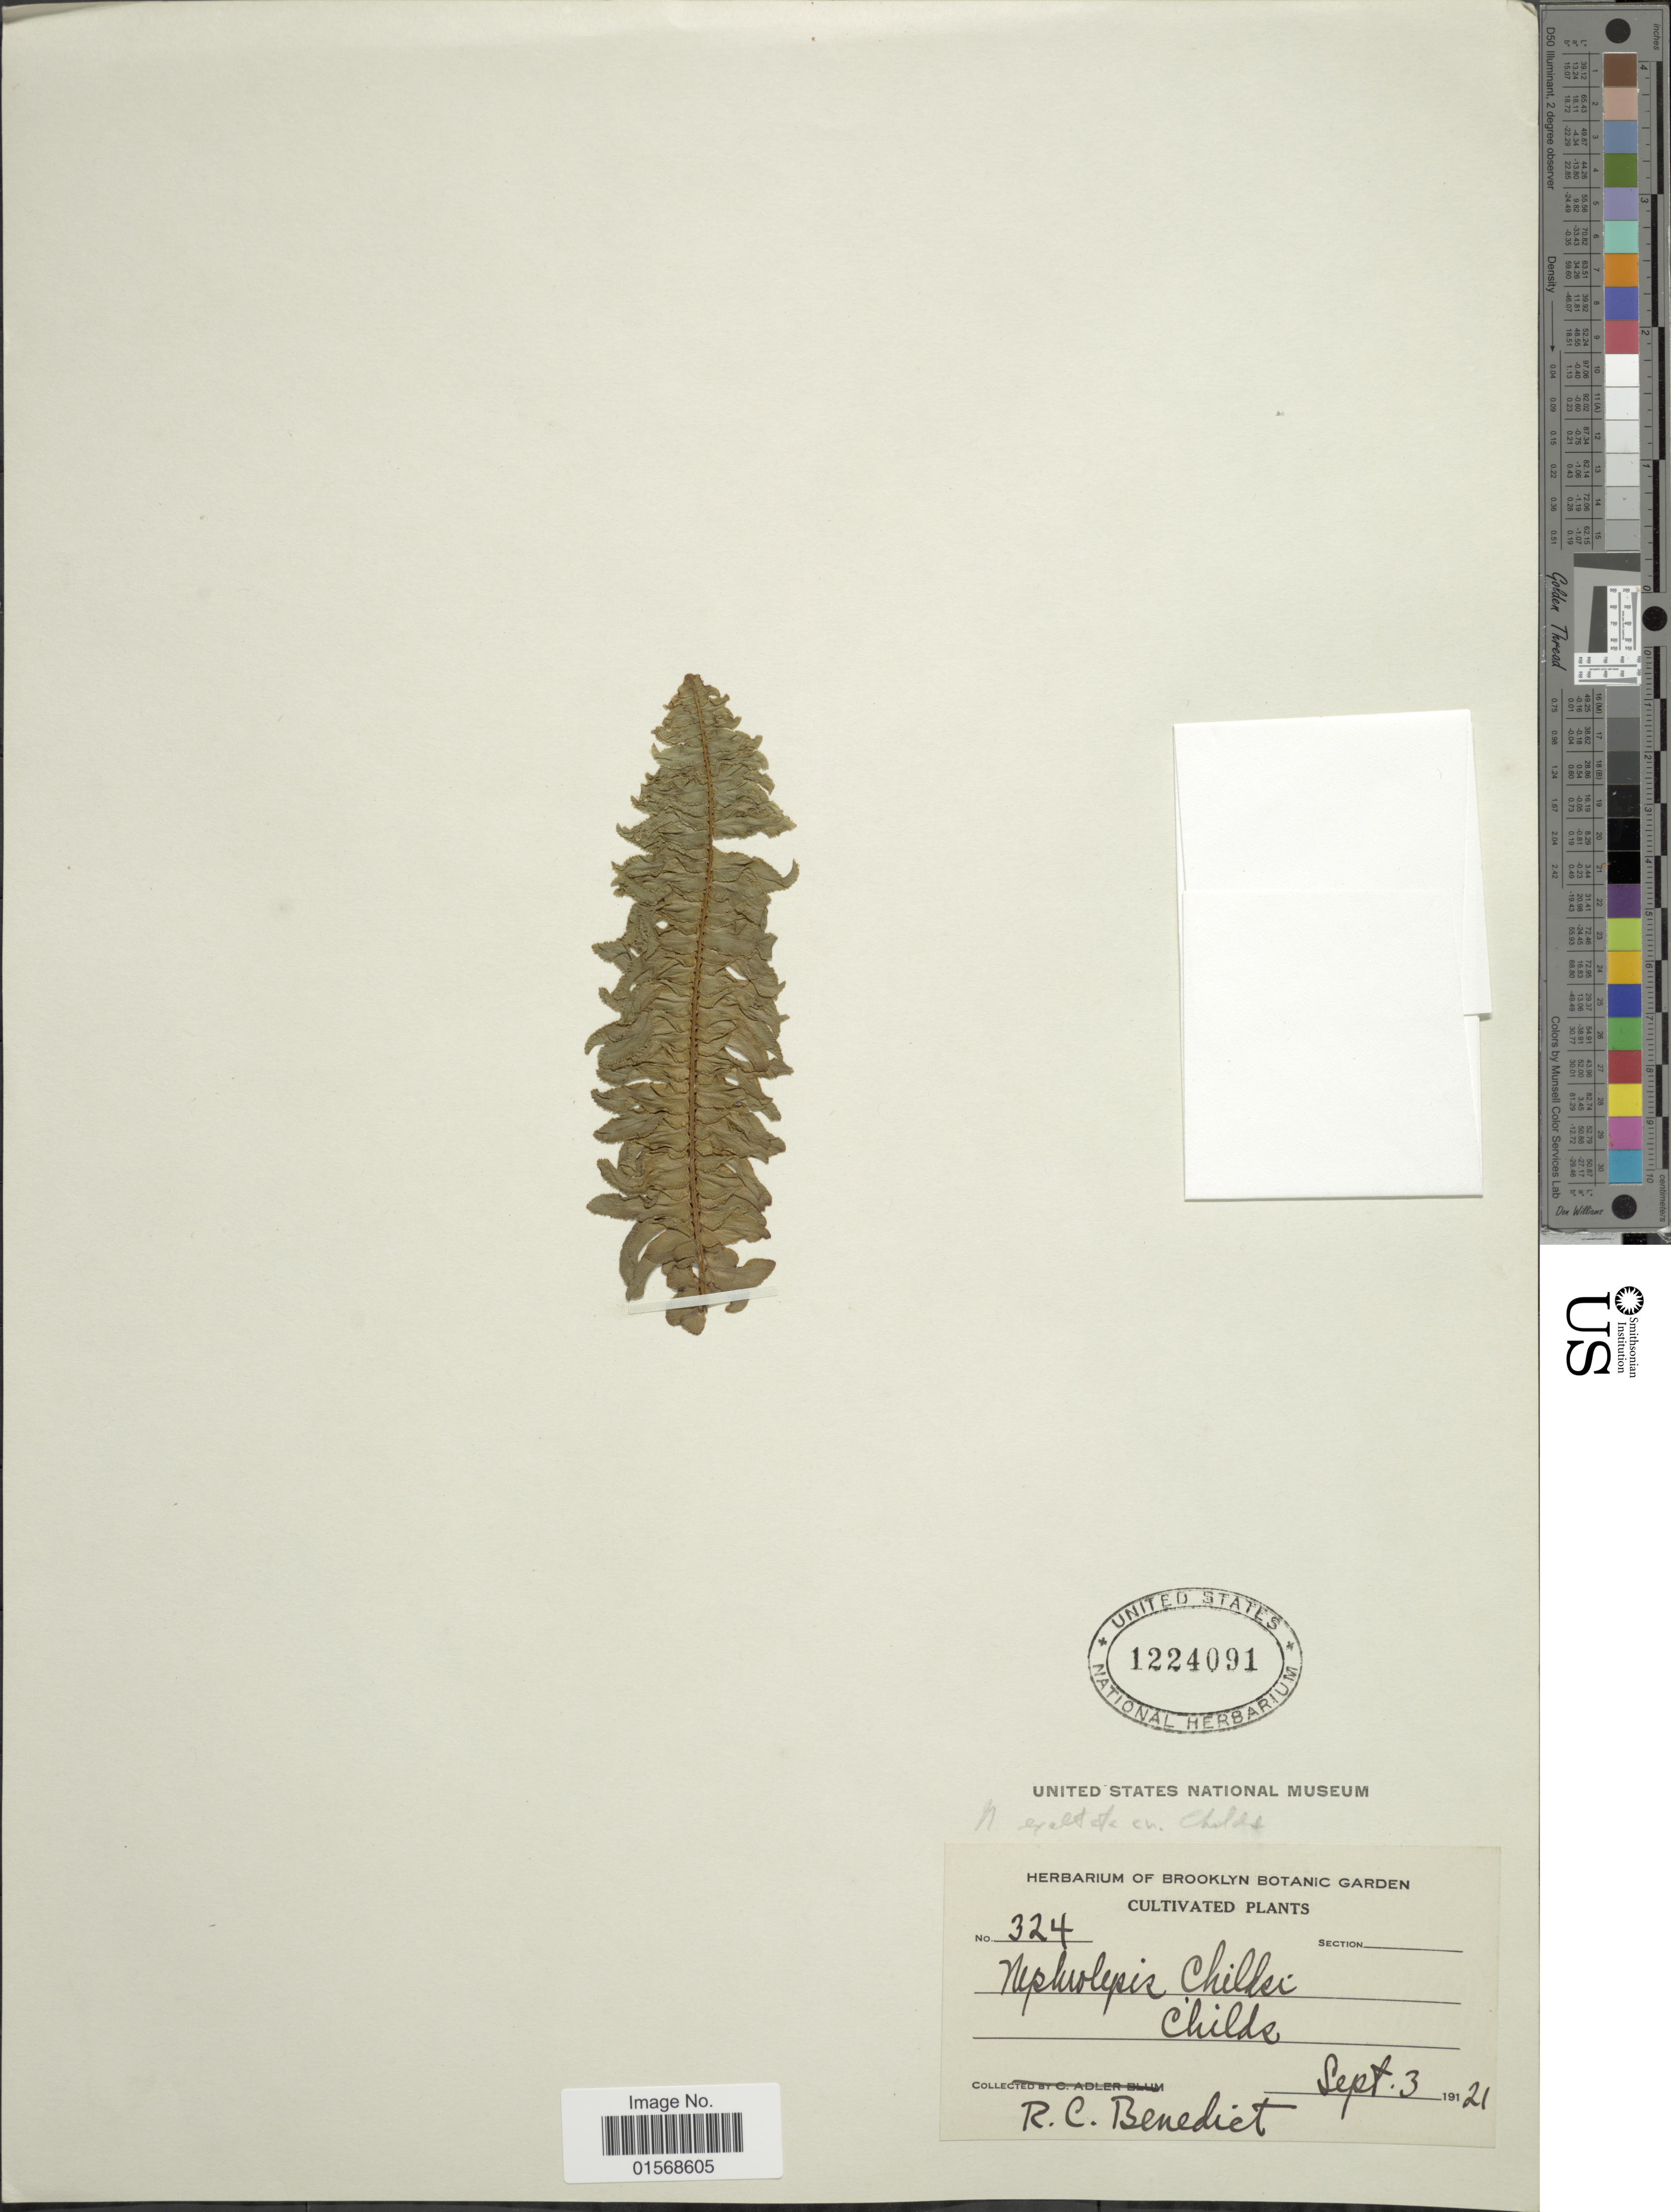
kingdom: Plantae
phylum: Tracheophyta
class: Polypodiopsida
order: Polypodiales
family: Nephrolepidaceae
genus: Nephrolepis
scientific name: Nephrolepis 'Childs'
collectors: R. C. Benedict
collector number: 324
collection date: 1921-09-03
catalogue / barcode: US 1224091